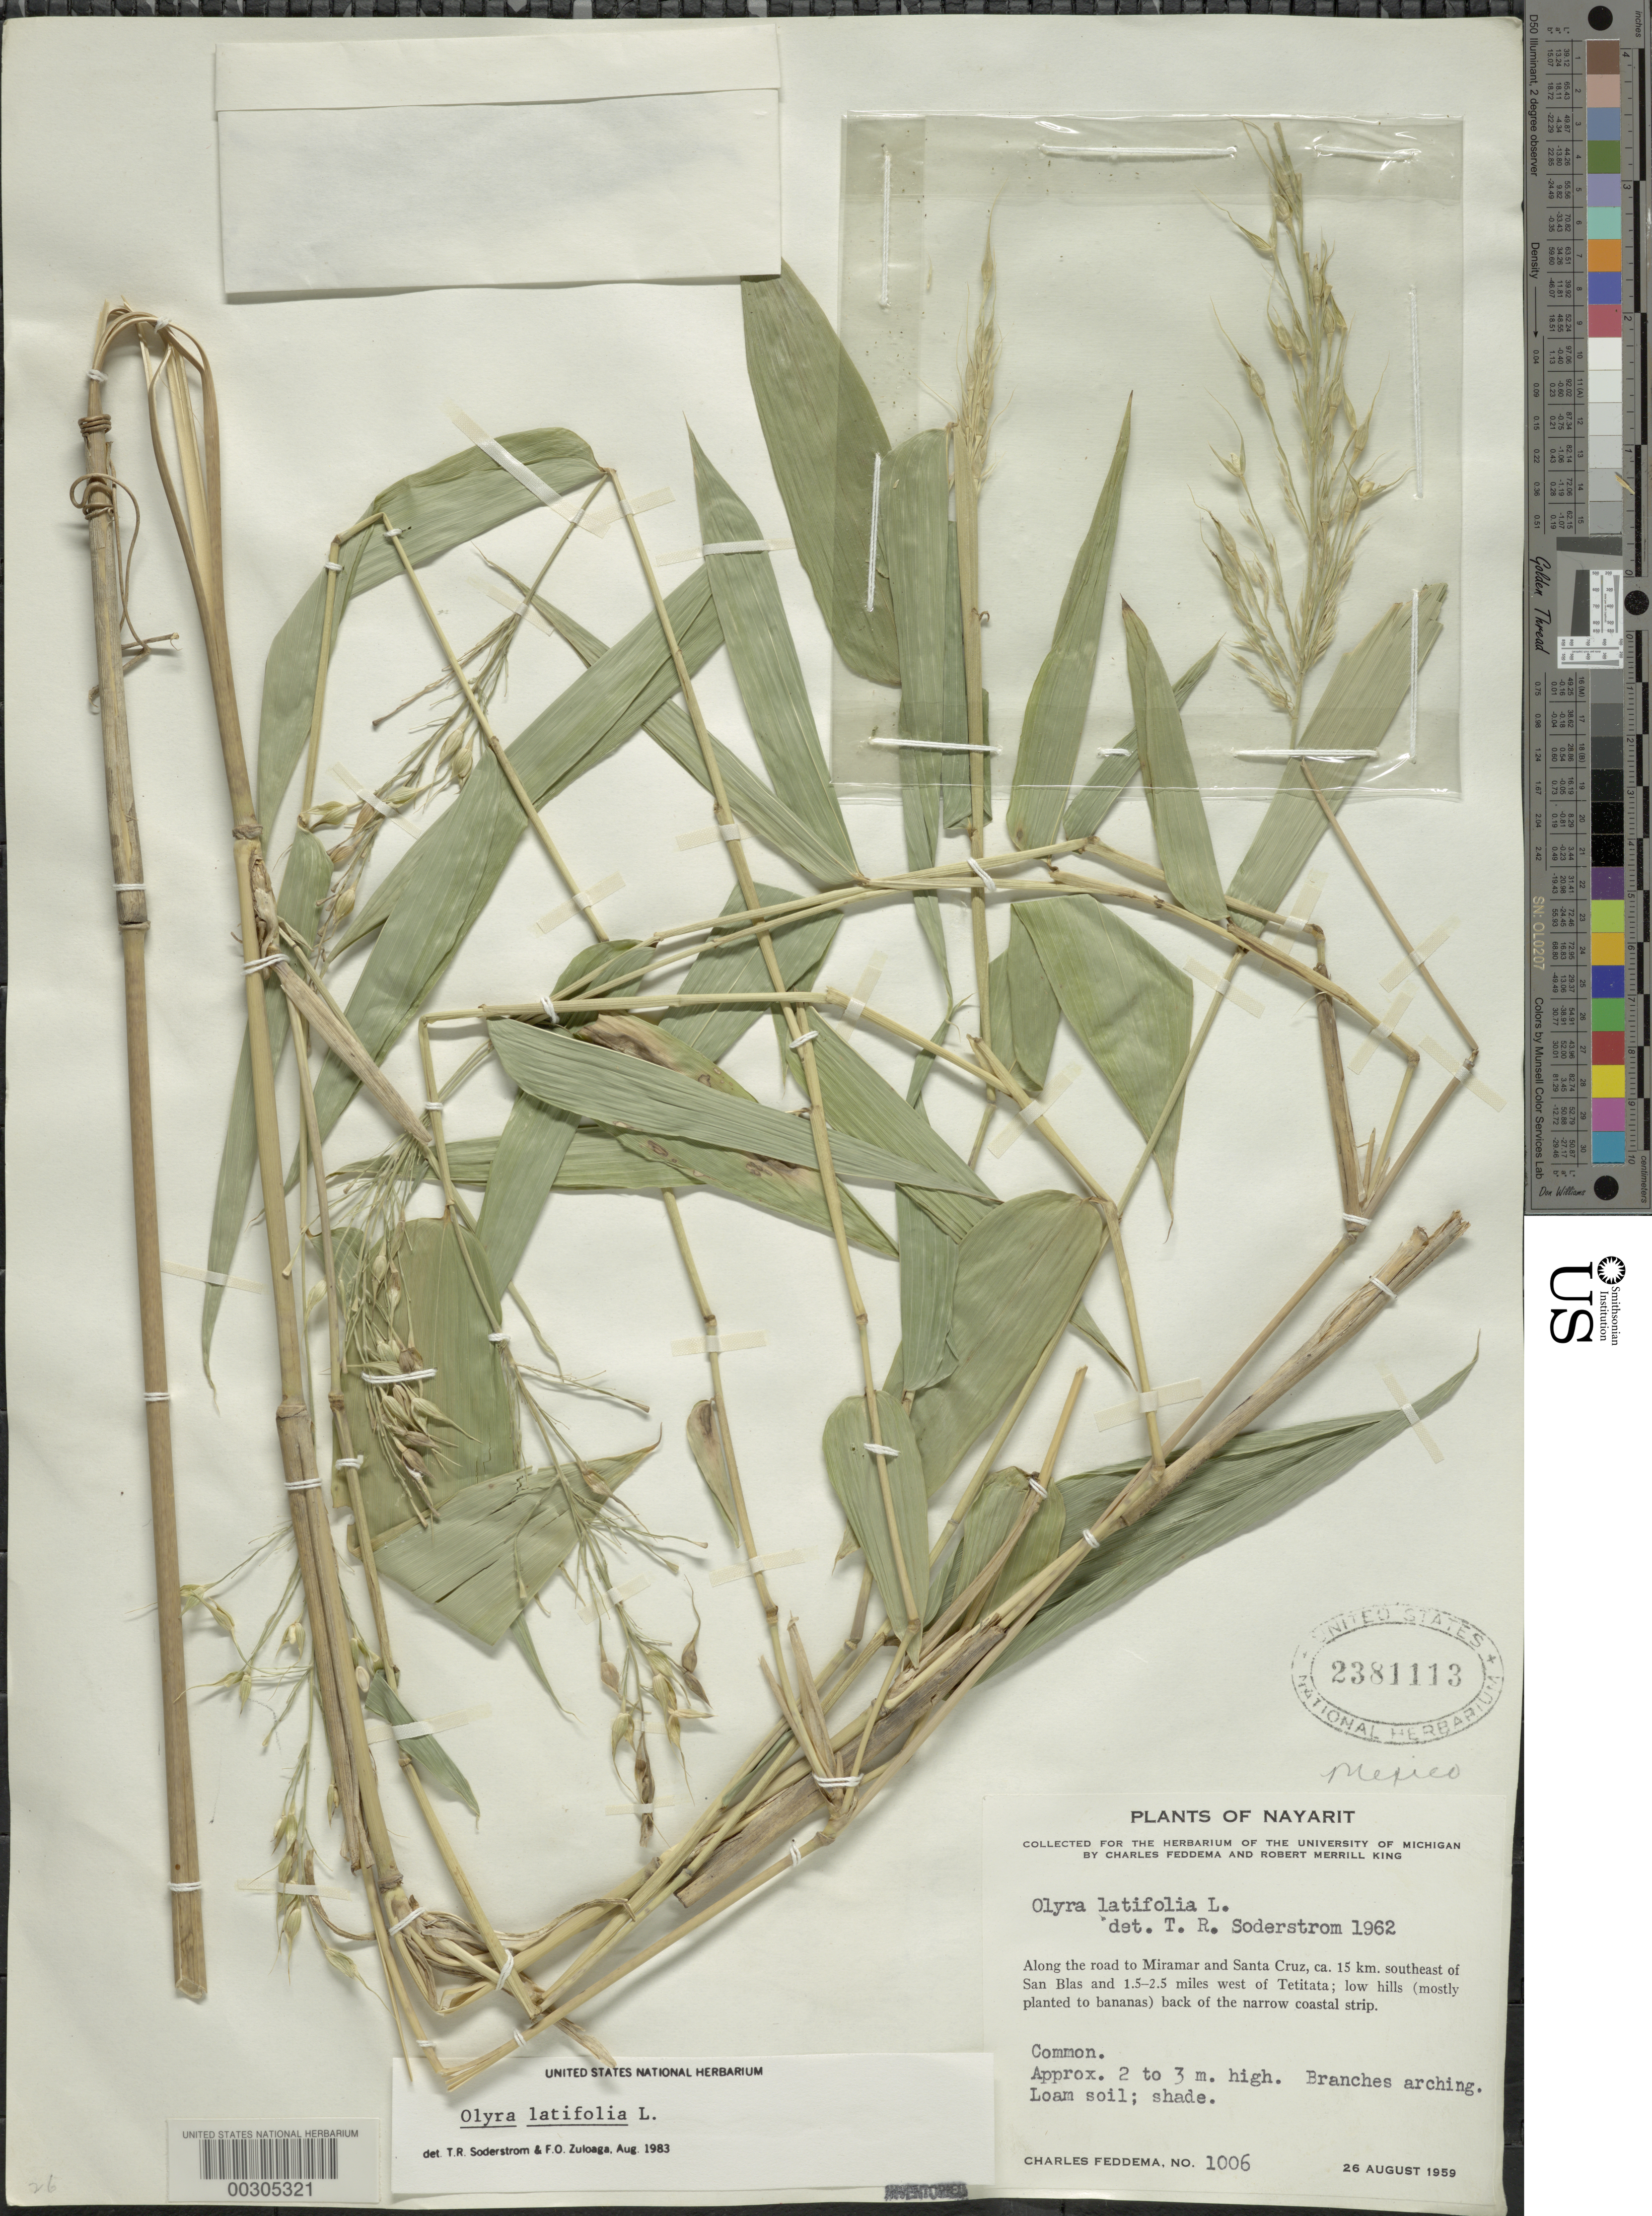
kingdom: Plantae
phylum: Tracheophyta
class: Liliopsida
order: Poales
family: Poaceae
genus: Olyra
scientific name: Olyra latifolia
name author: L.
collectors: C. Feddema & R. M. King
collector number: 1006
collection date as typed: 26 Aug 1959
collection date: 1959-08-26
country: Mexico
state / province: Nayarit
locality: Miramar, Santa Cruz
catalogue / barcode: US 2381113